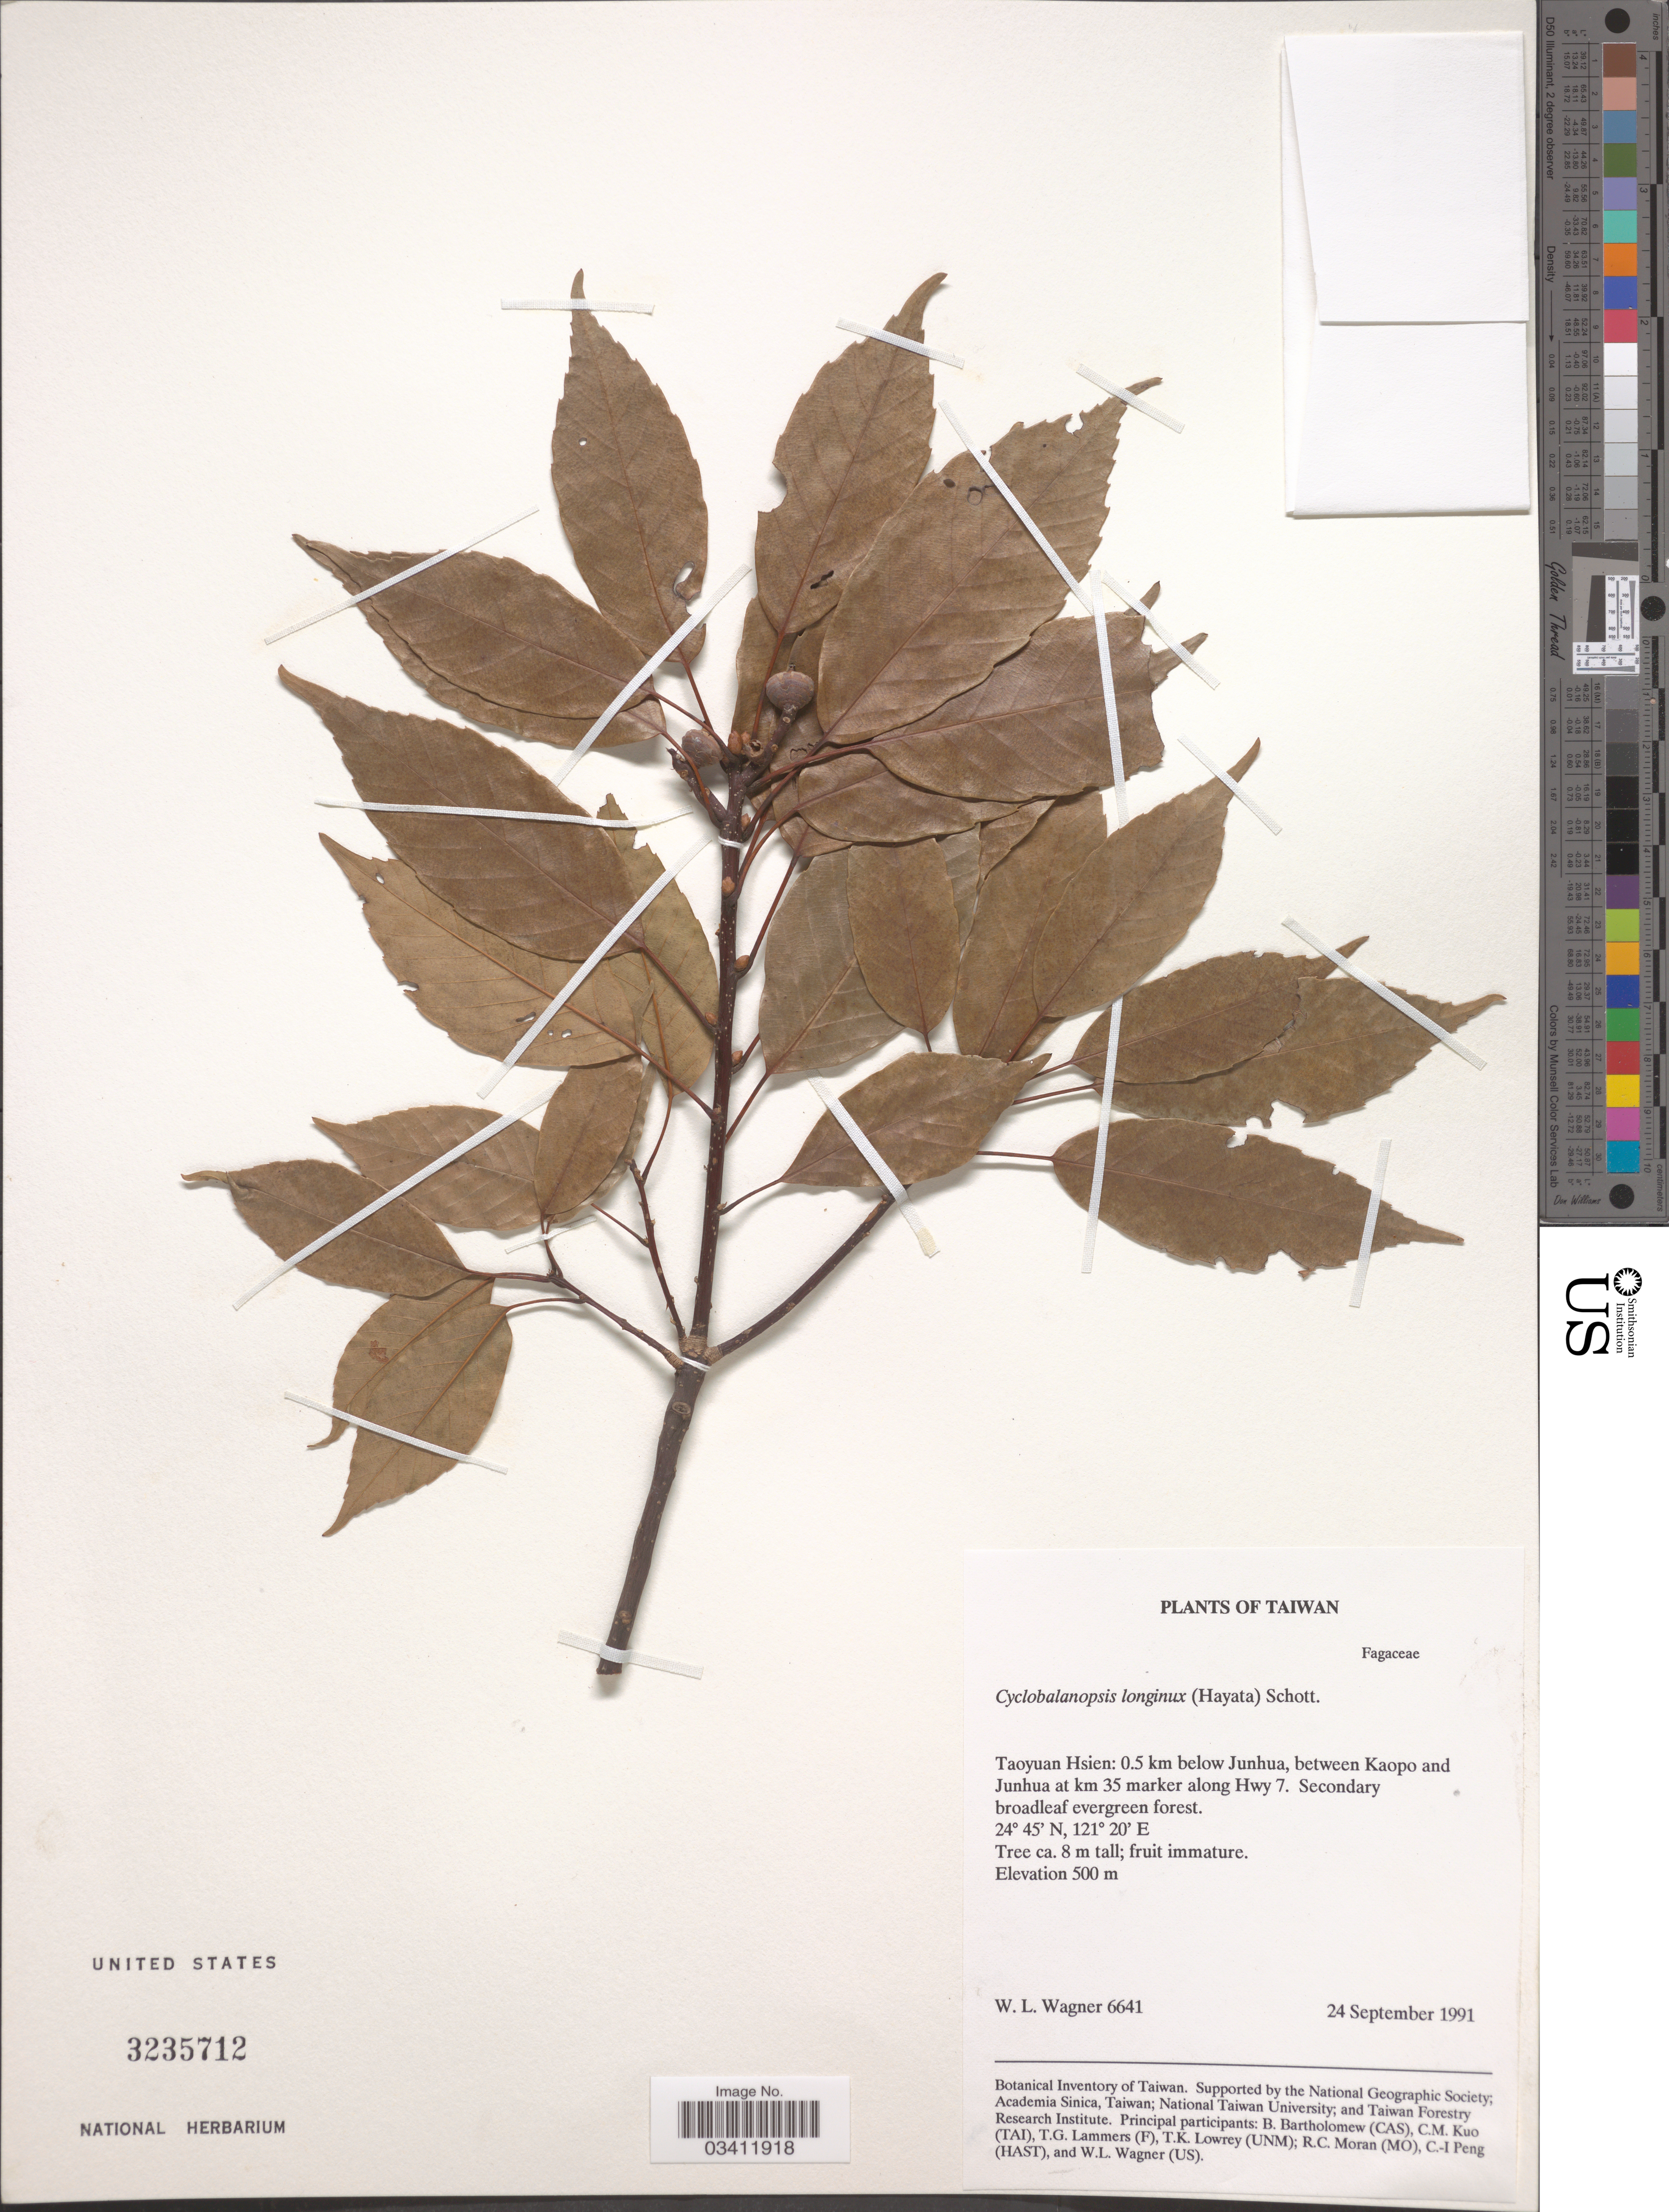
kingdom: Plantae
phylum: Tracheophyta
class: Magnoliopsida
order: Fagales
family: Fagaceae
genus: Quercus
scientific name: Quercus longinux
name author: Hayata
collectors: W. L. Wagner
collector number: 6641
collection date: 1991-09-24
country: Taiwan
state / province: Taoyuan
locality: Taoyuan Hsien: 0.5 km below Junhua, between Kaopo and Junhua at km 35 marker along Hwy 7.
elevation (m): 500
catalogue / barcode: US 3235712